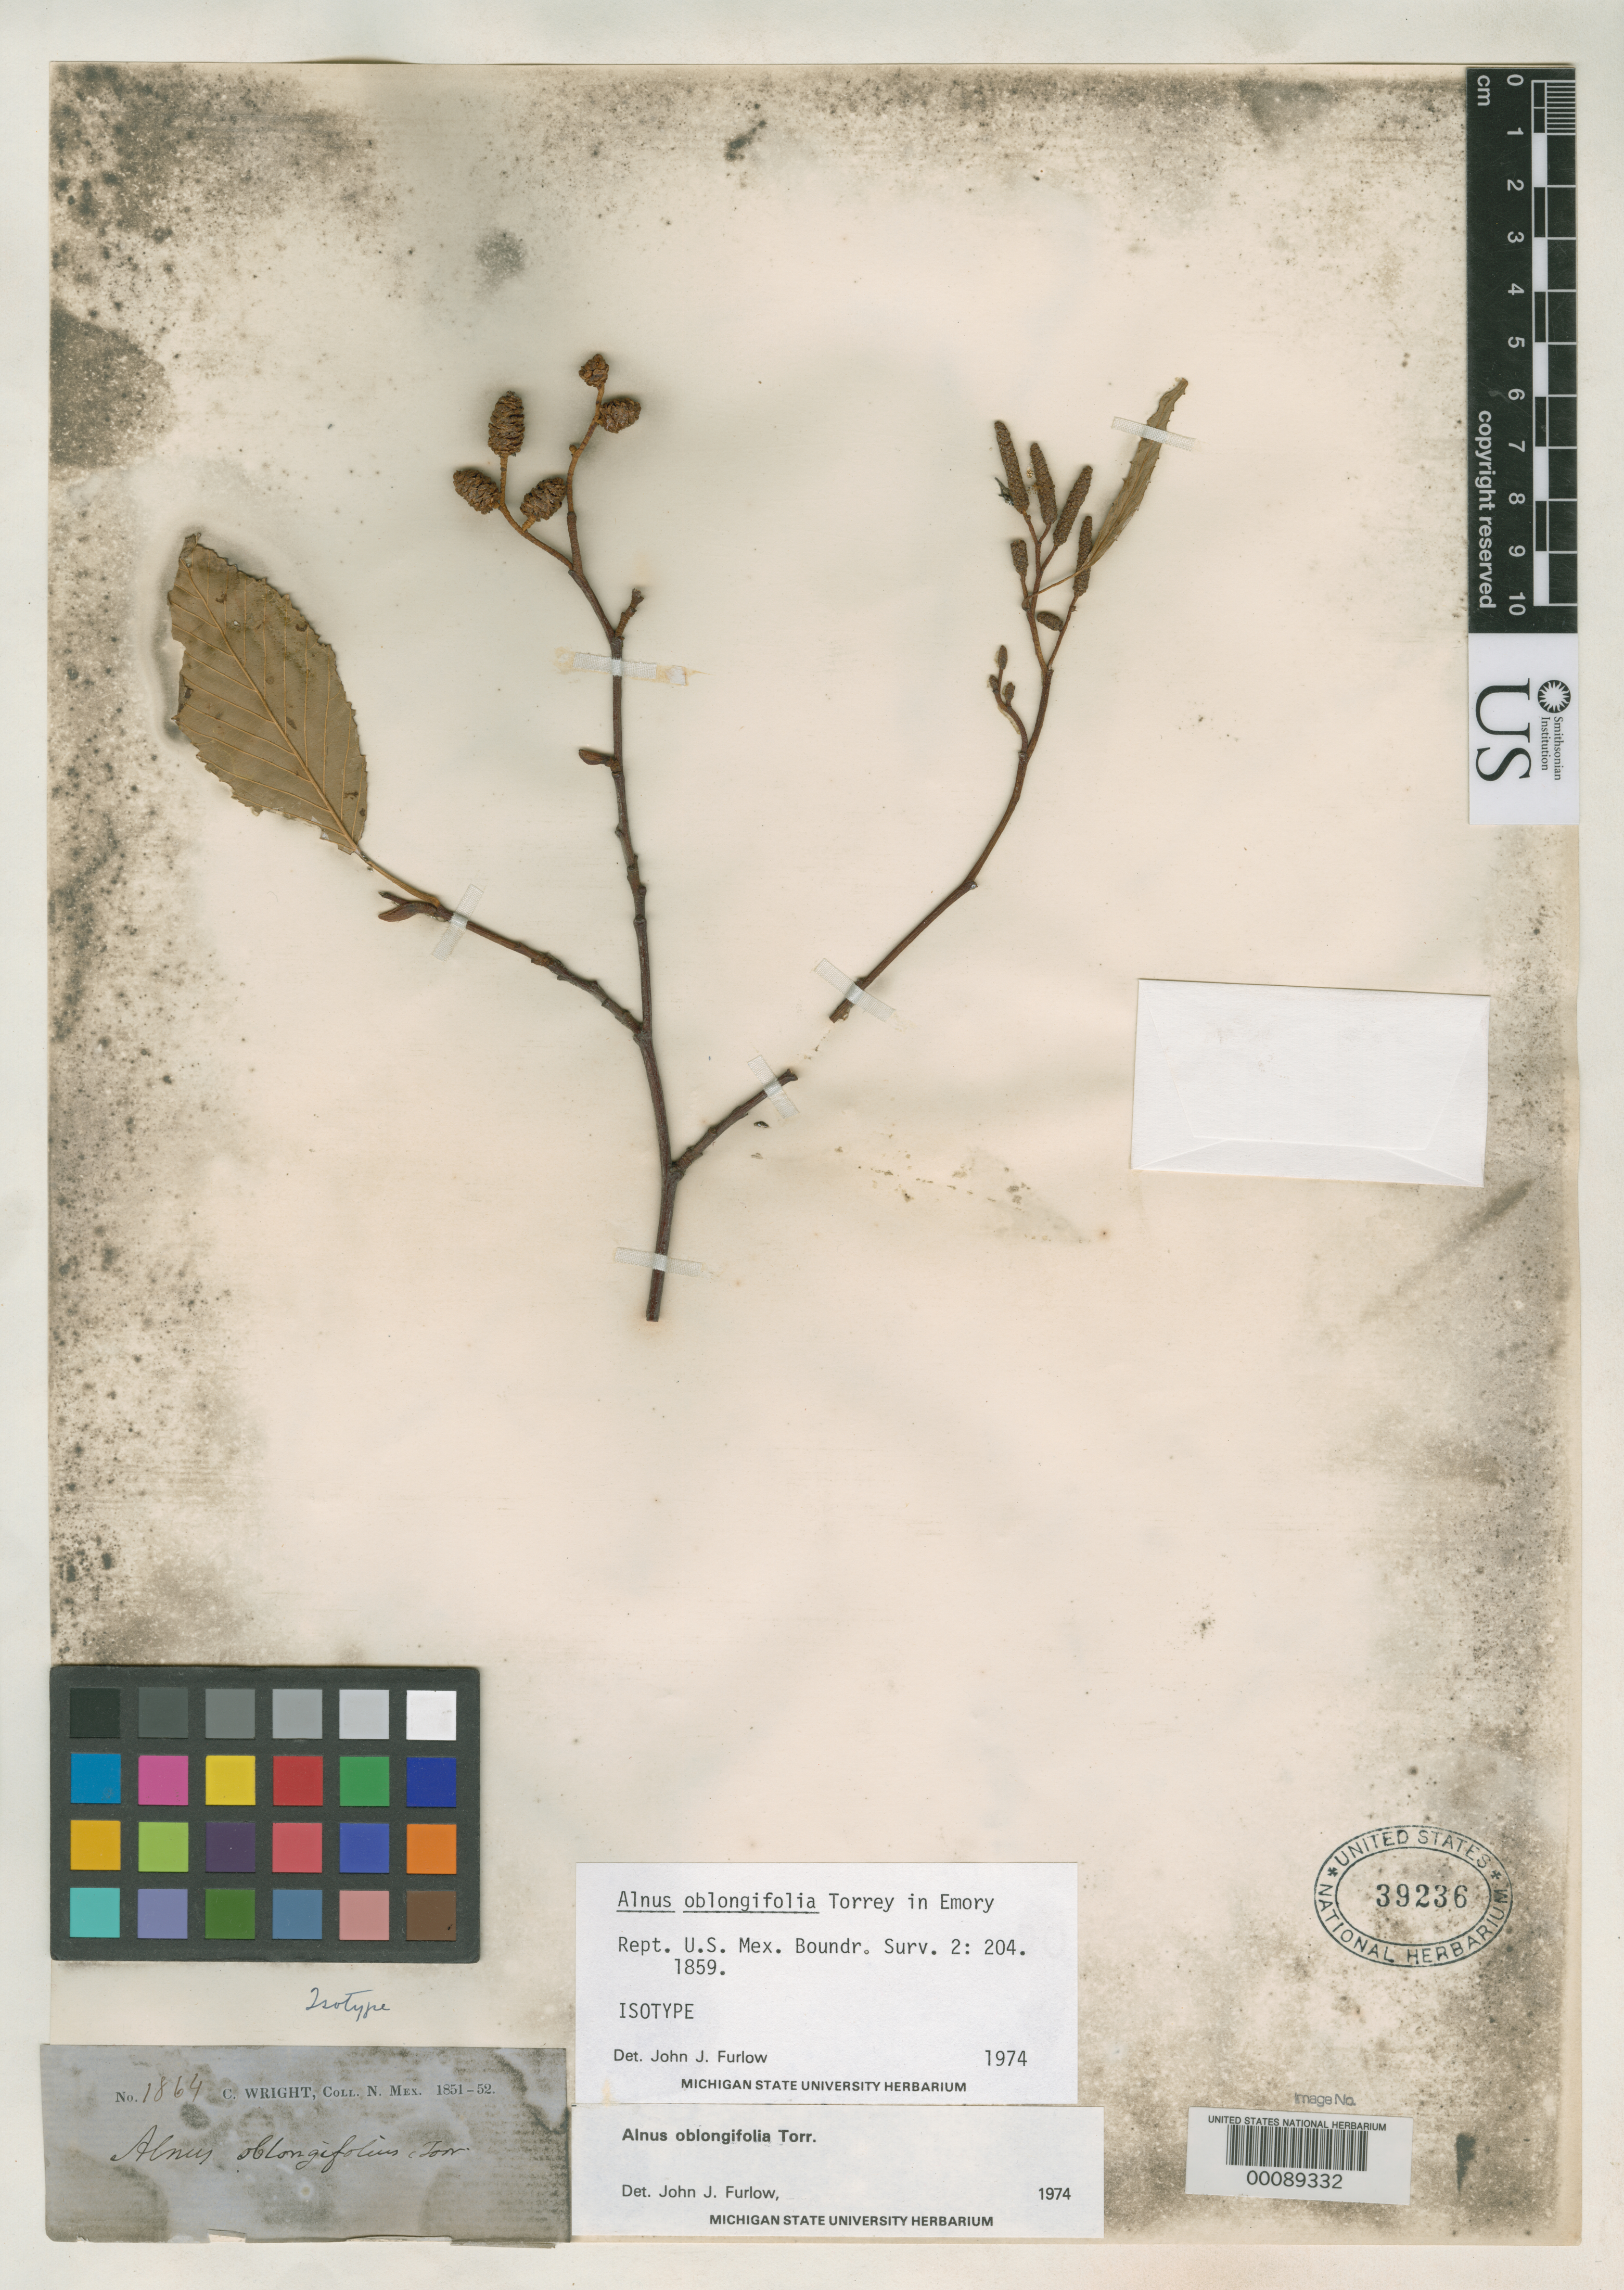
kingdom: Plantae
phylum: Tracheophyta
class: Magnoliopsida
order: Fagales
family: Betulaceae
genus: Alnus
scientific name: Alnus oblongifolia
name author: Torr. in Emory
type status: Isotype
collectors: C. Wright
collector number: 1864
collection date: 1851/1852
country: United States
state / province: New Mexico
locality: "N. Mex." [=northern Mexico or New Mexico? either way possibly referring to present-day Arizona or Texas]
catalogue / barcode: US 39236